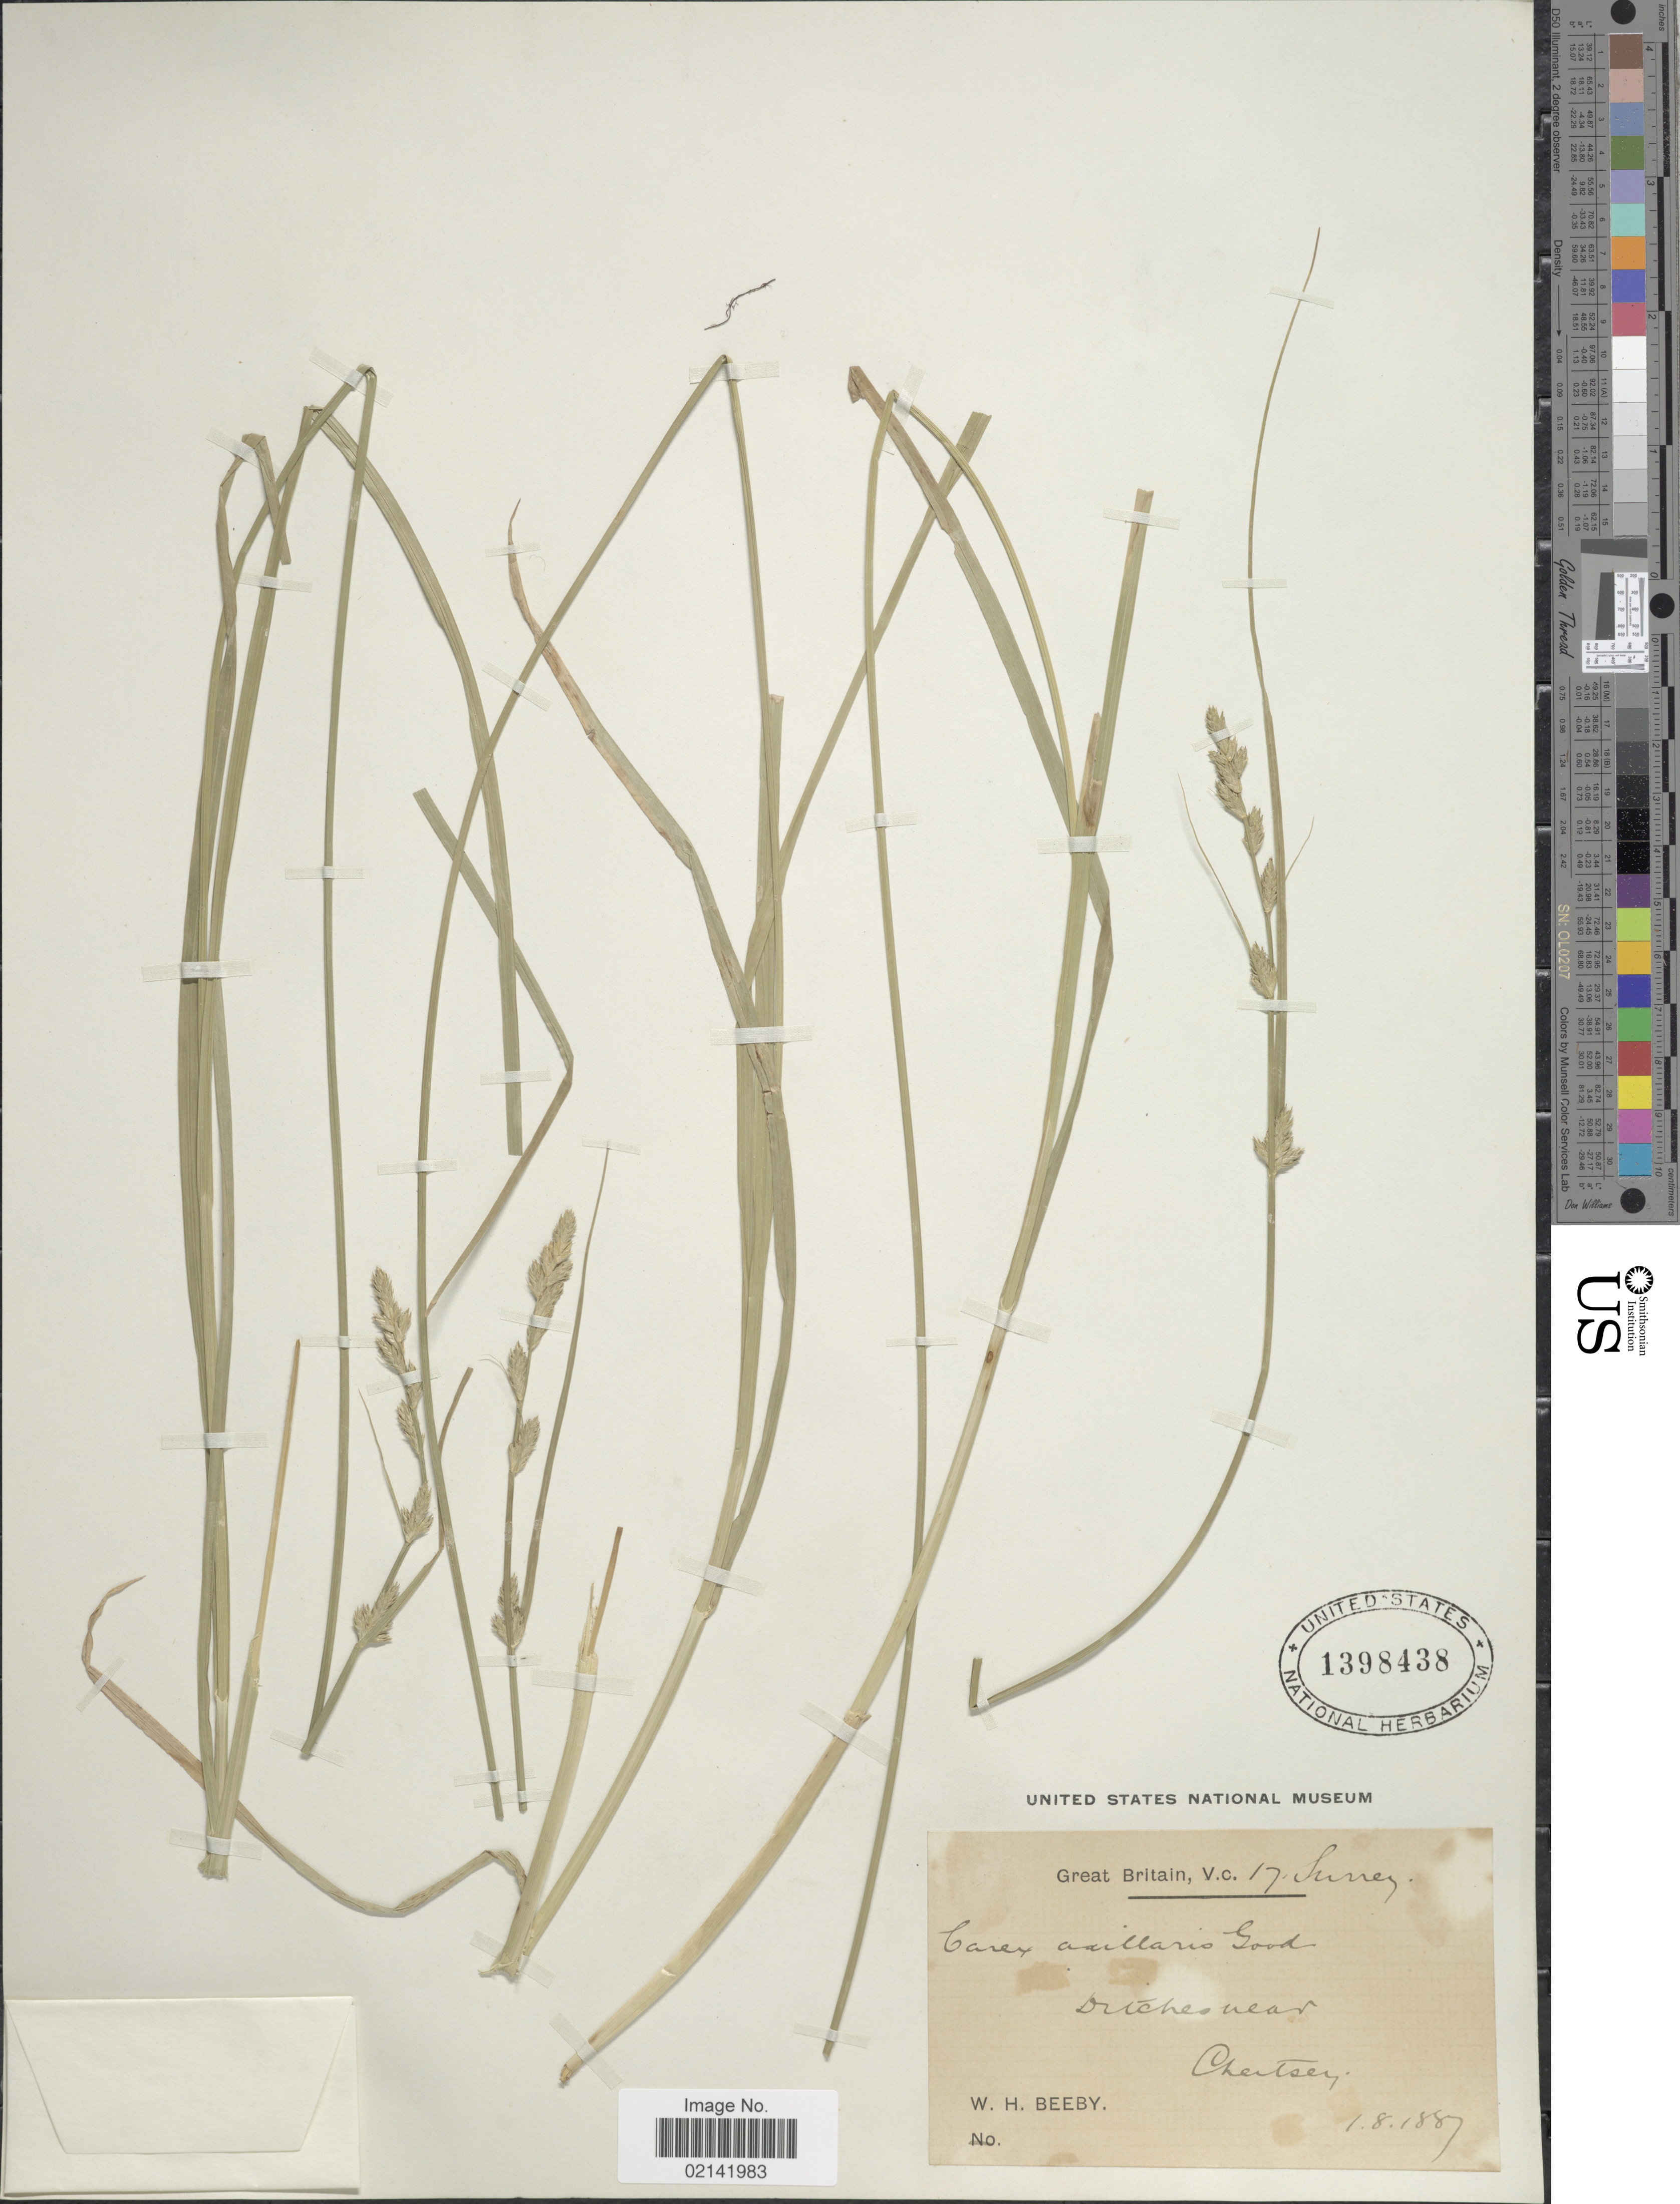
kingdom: Plantae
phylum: Tracheophyta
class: Liliopsida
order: Poales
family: Cyperaceae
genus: Carex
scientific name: Carex x pseudoaxillaris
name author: K. Richt.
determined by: Strong, Mark T., (BOT), Smithsonian Institution - National Museum of Natural History (UNITED STATES)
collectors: W. Beeby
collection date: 1887-08-01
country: United Kingdom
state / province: England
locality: Great Britain, Dutches near Chertsey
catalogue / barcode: US 1398438